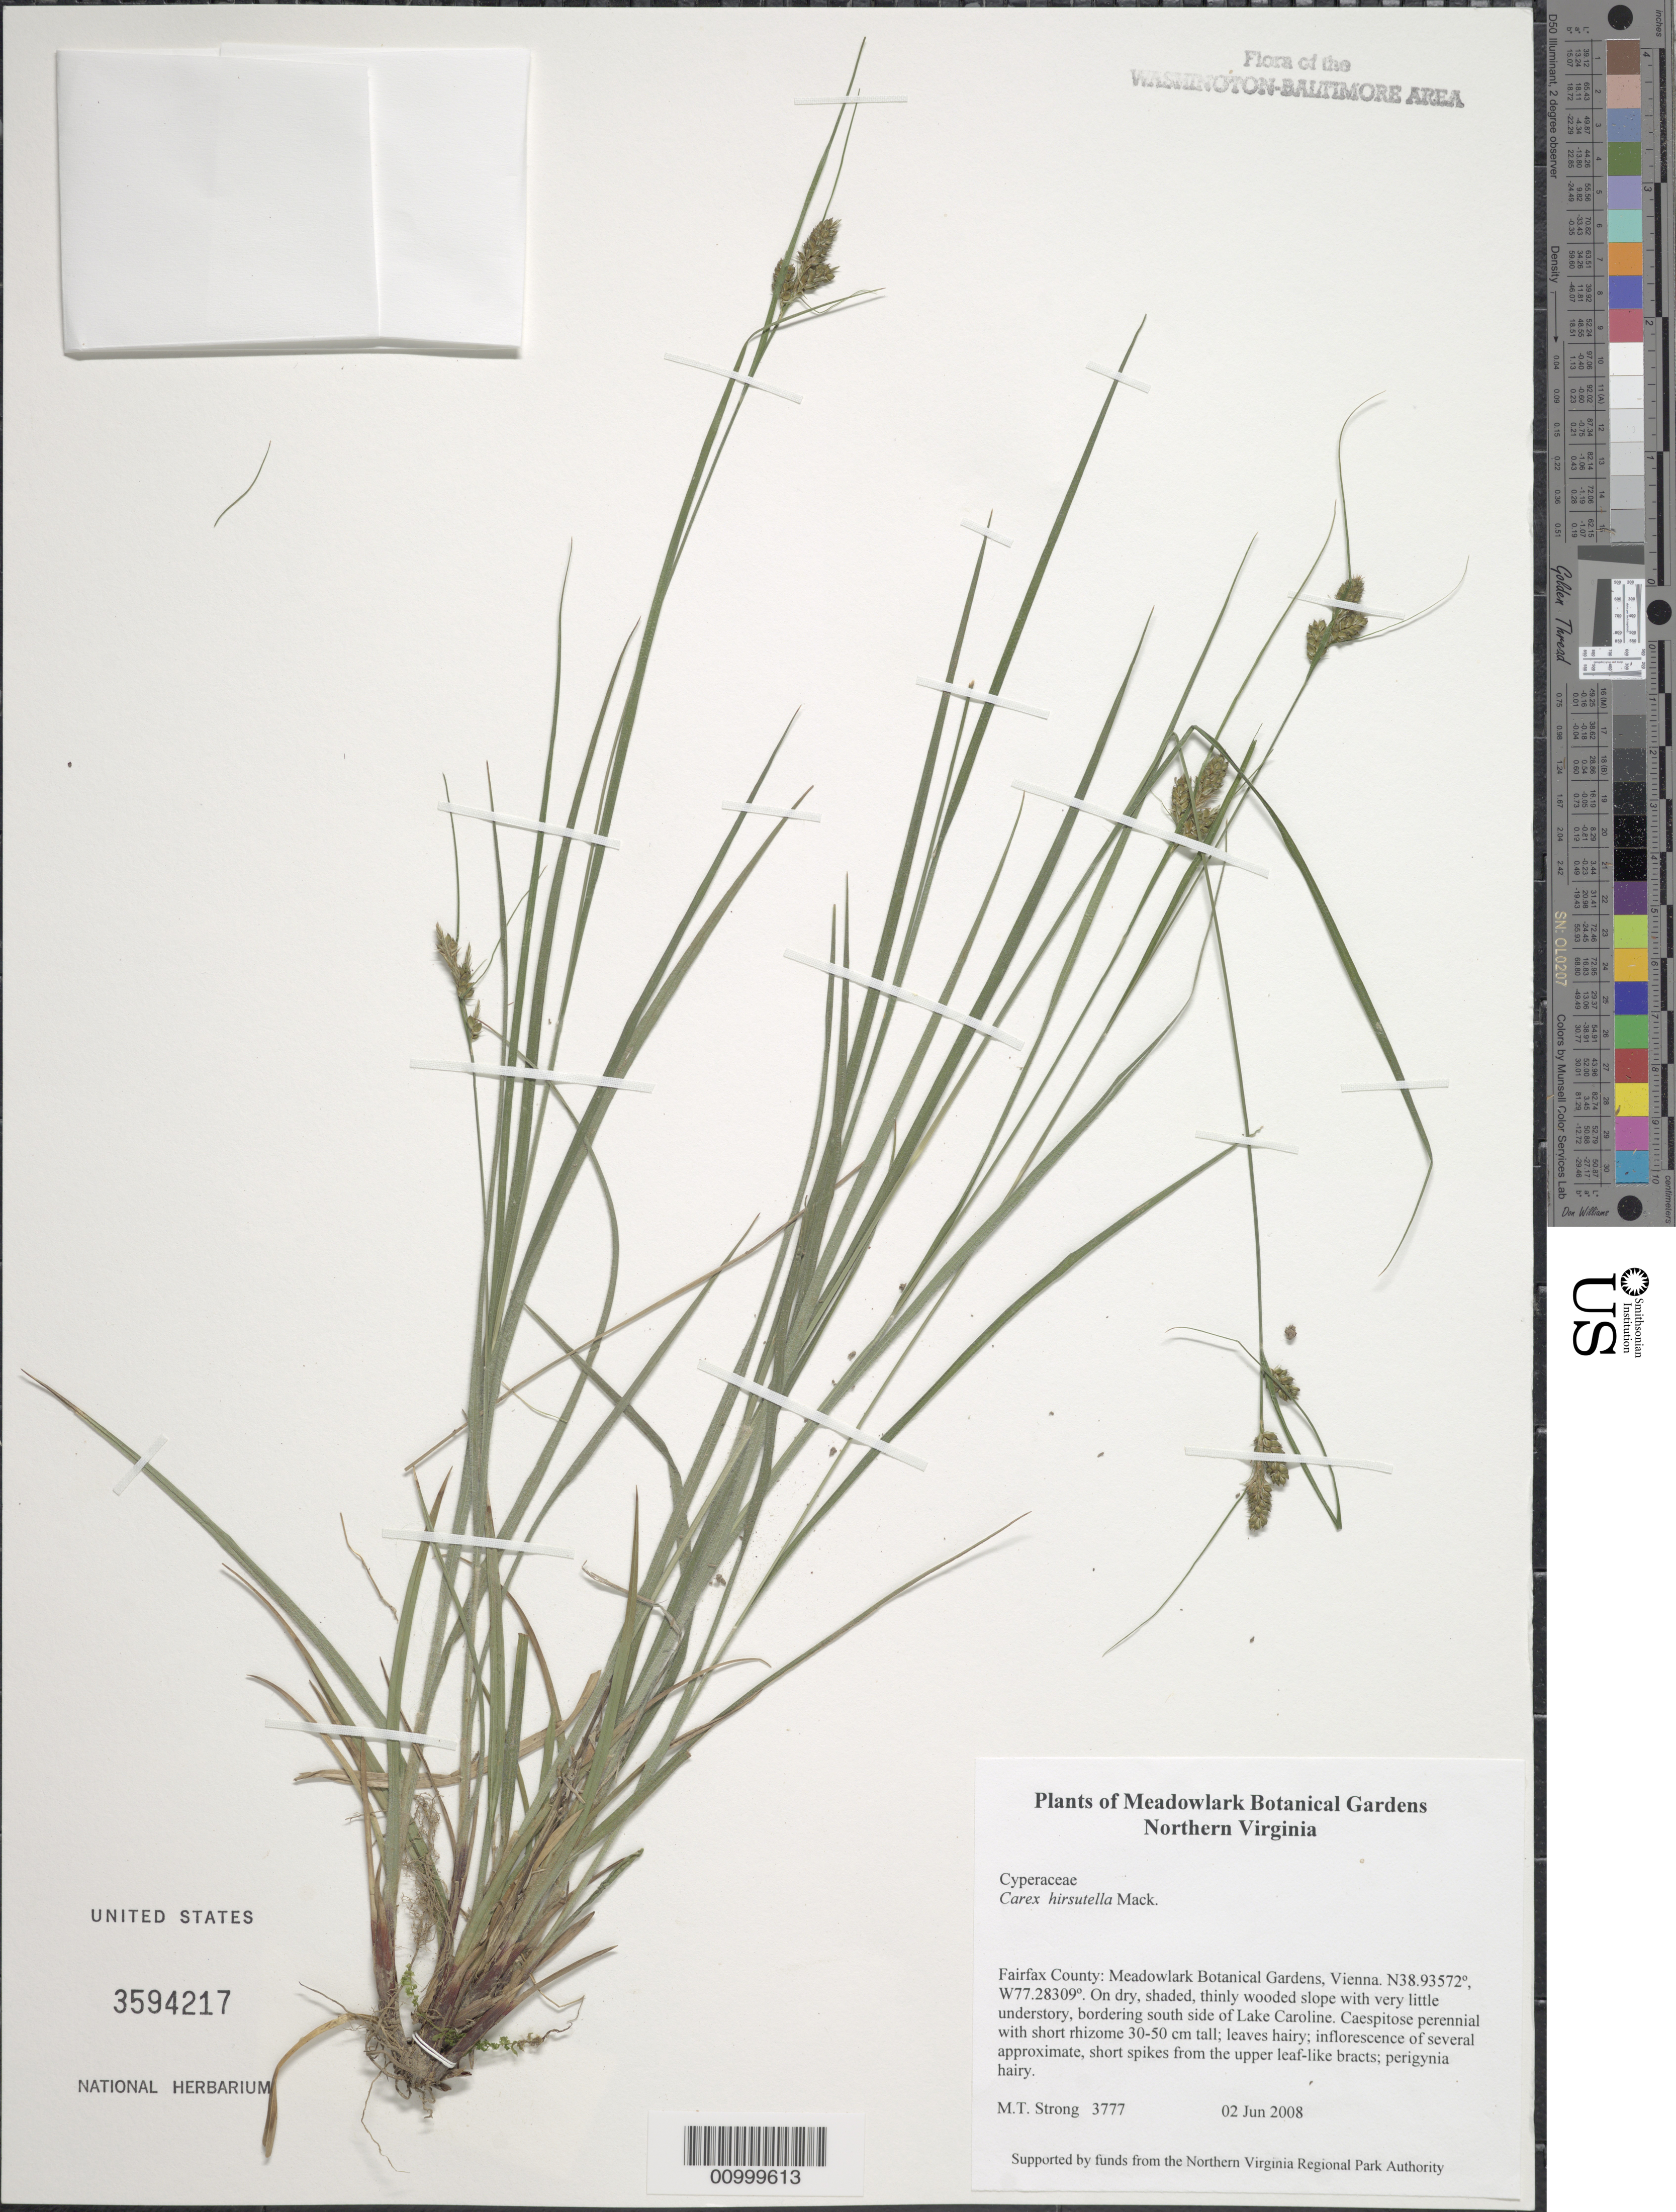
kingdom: Plantae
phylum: Tracheophyta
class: Liliopsida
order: Poales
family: Cyperaceae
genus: Carex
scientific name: Carex hirsutella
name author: Mack.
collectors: M. T. Strong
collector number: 3777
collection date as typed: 02 Jun 2008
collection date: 2008-06-02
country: United States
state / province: Virginia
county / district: Fairfax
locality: Meadowlark Botanical Gardens, Vienna. Lake Caroline.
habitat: On dry, shaded, thinly wooded slope with very little understory, bordering south side of lake.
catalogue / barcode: US 3594217